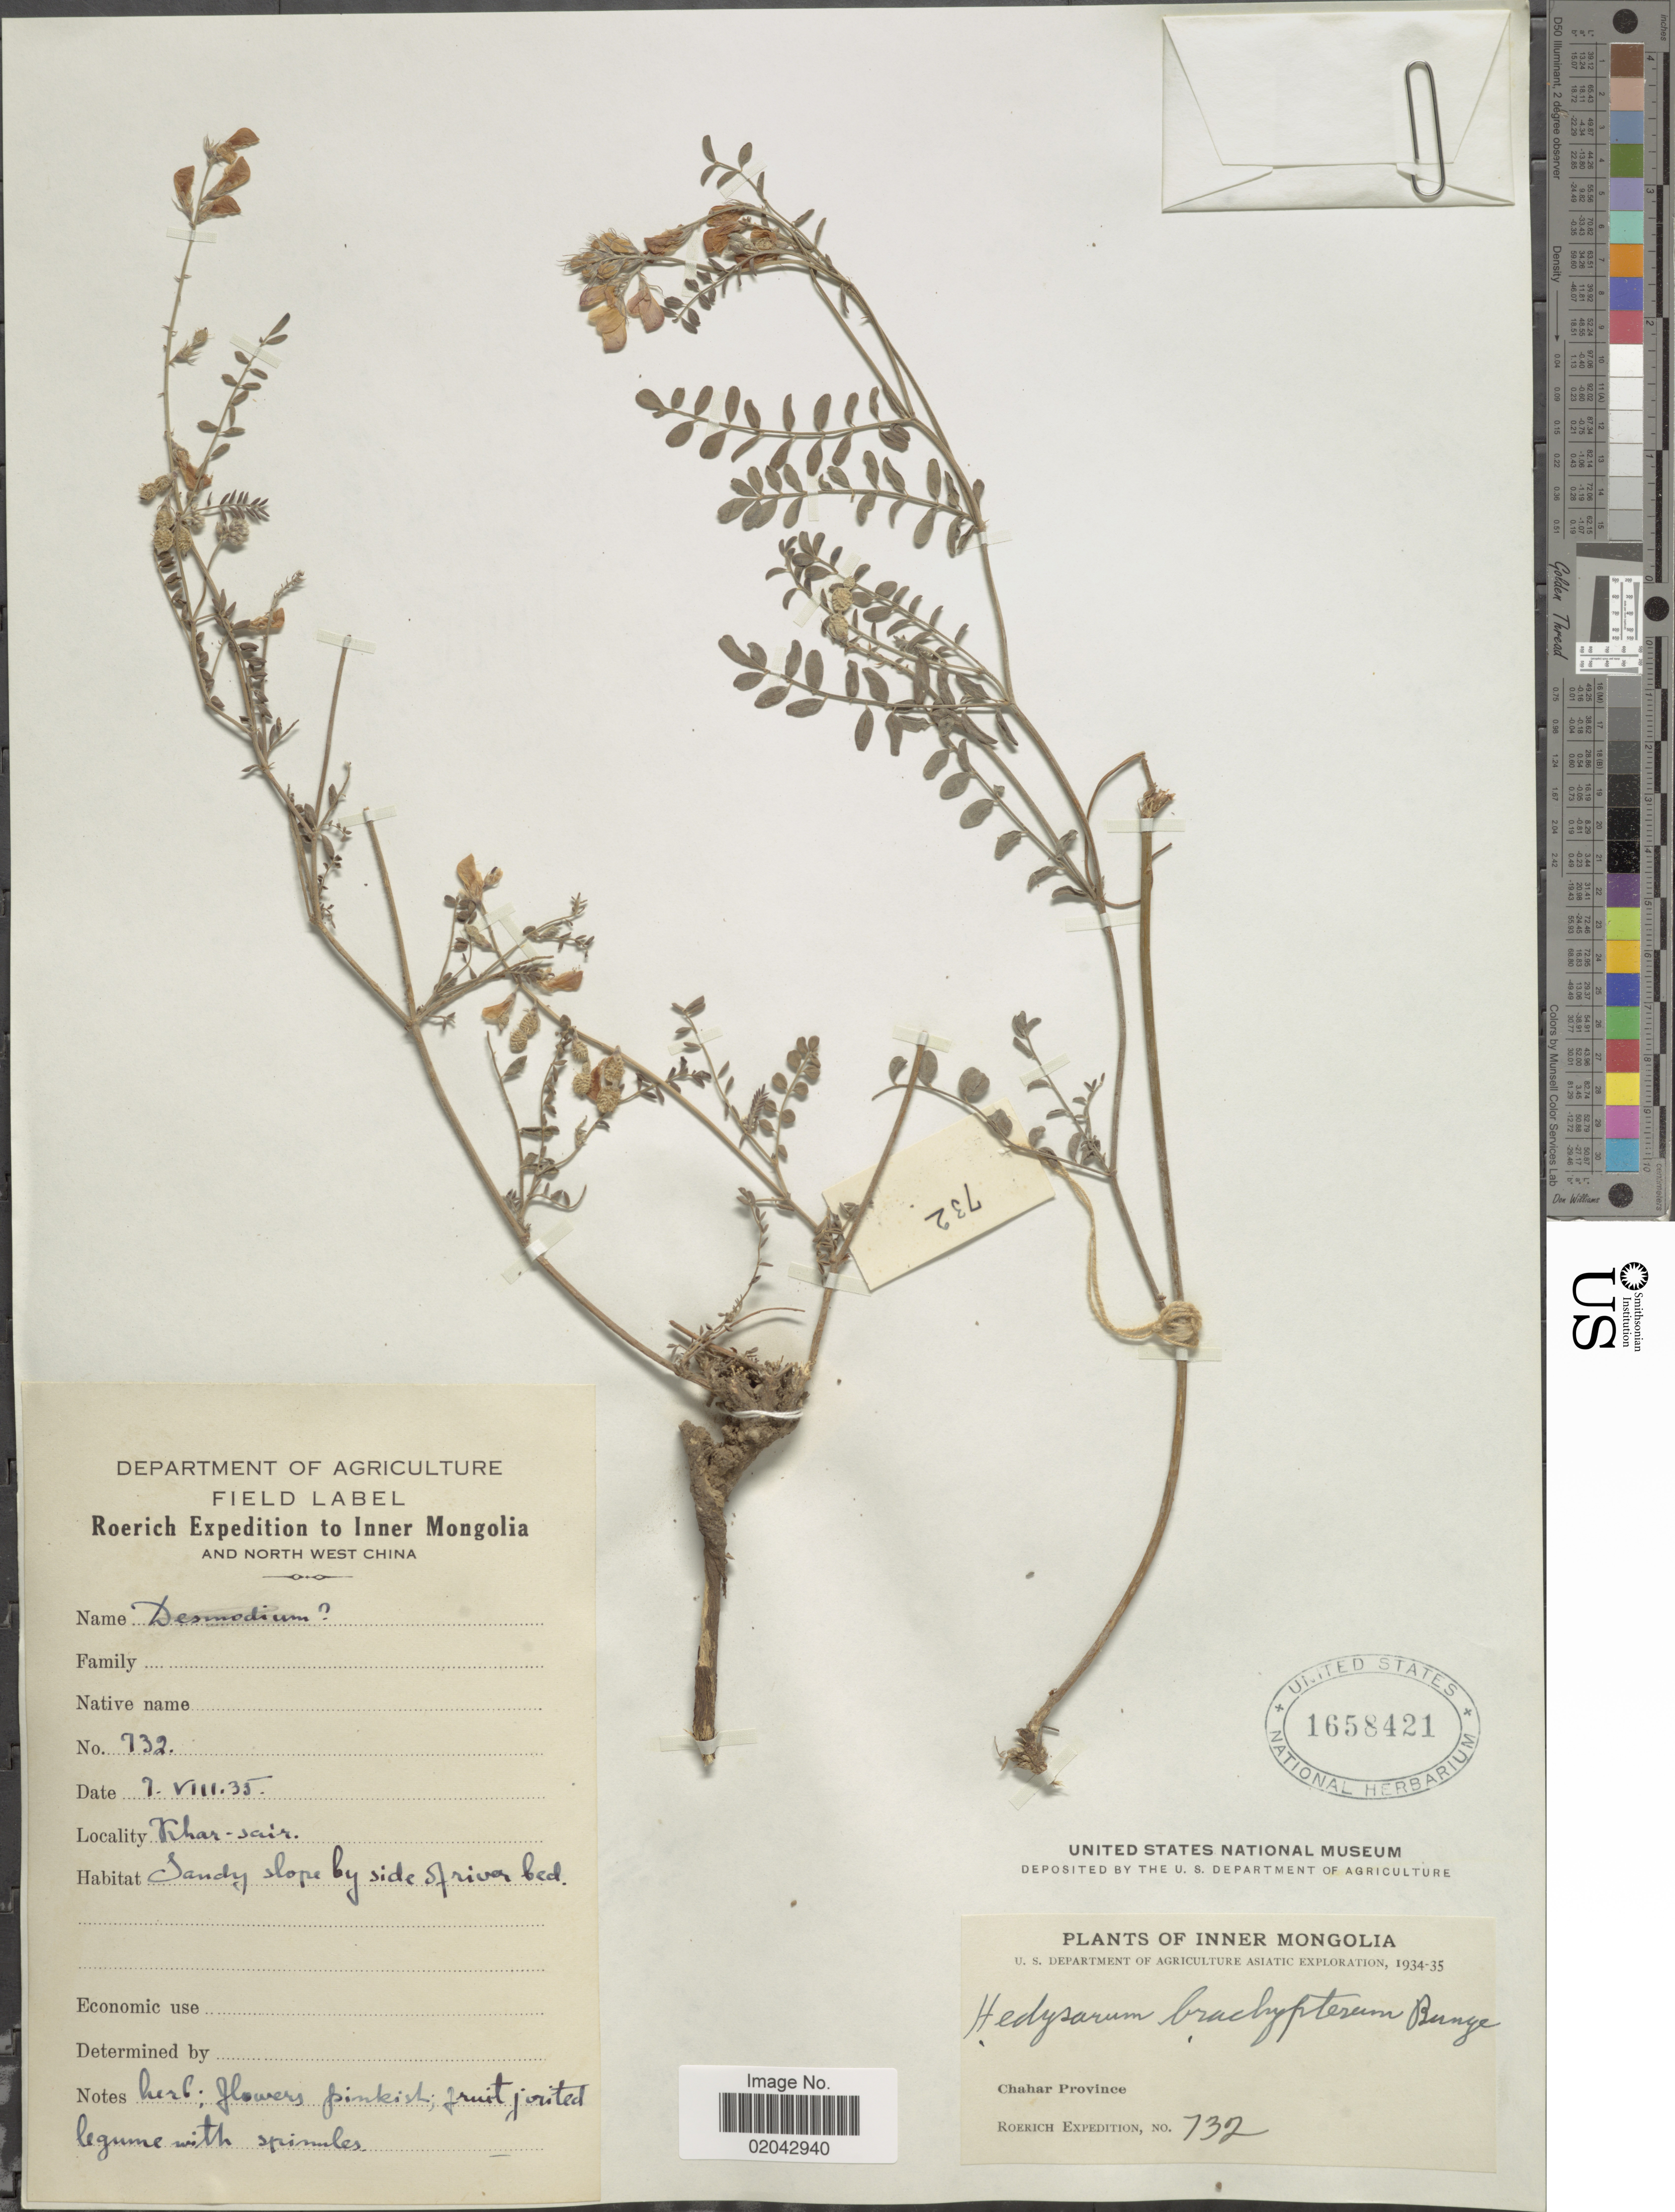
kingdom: Plantae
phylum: Tracheophyta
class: Magnoliopsida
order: Fabales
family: Fabaceae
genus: Hedysarum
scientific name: Hedysarum brachypterum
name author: Bunge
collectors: Roerich Expedition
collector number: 732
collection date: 1935-08-07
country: China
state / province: Nei Monggol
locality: Inner Mongolia, Chahar Province, Khar sair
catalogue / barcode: US 1658421